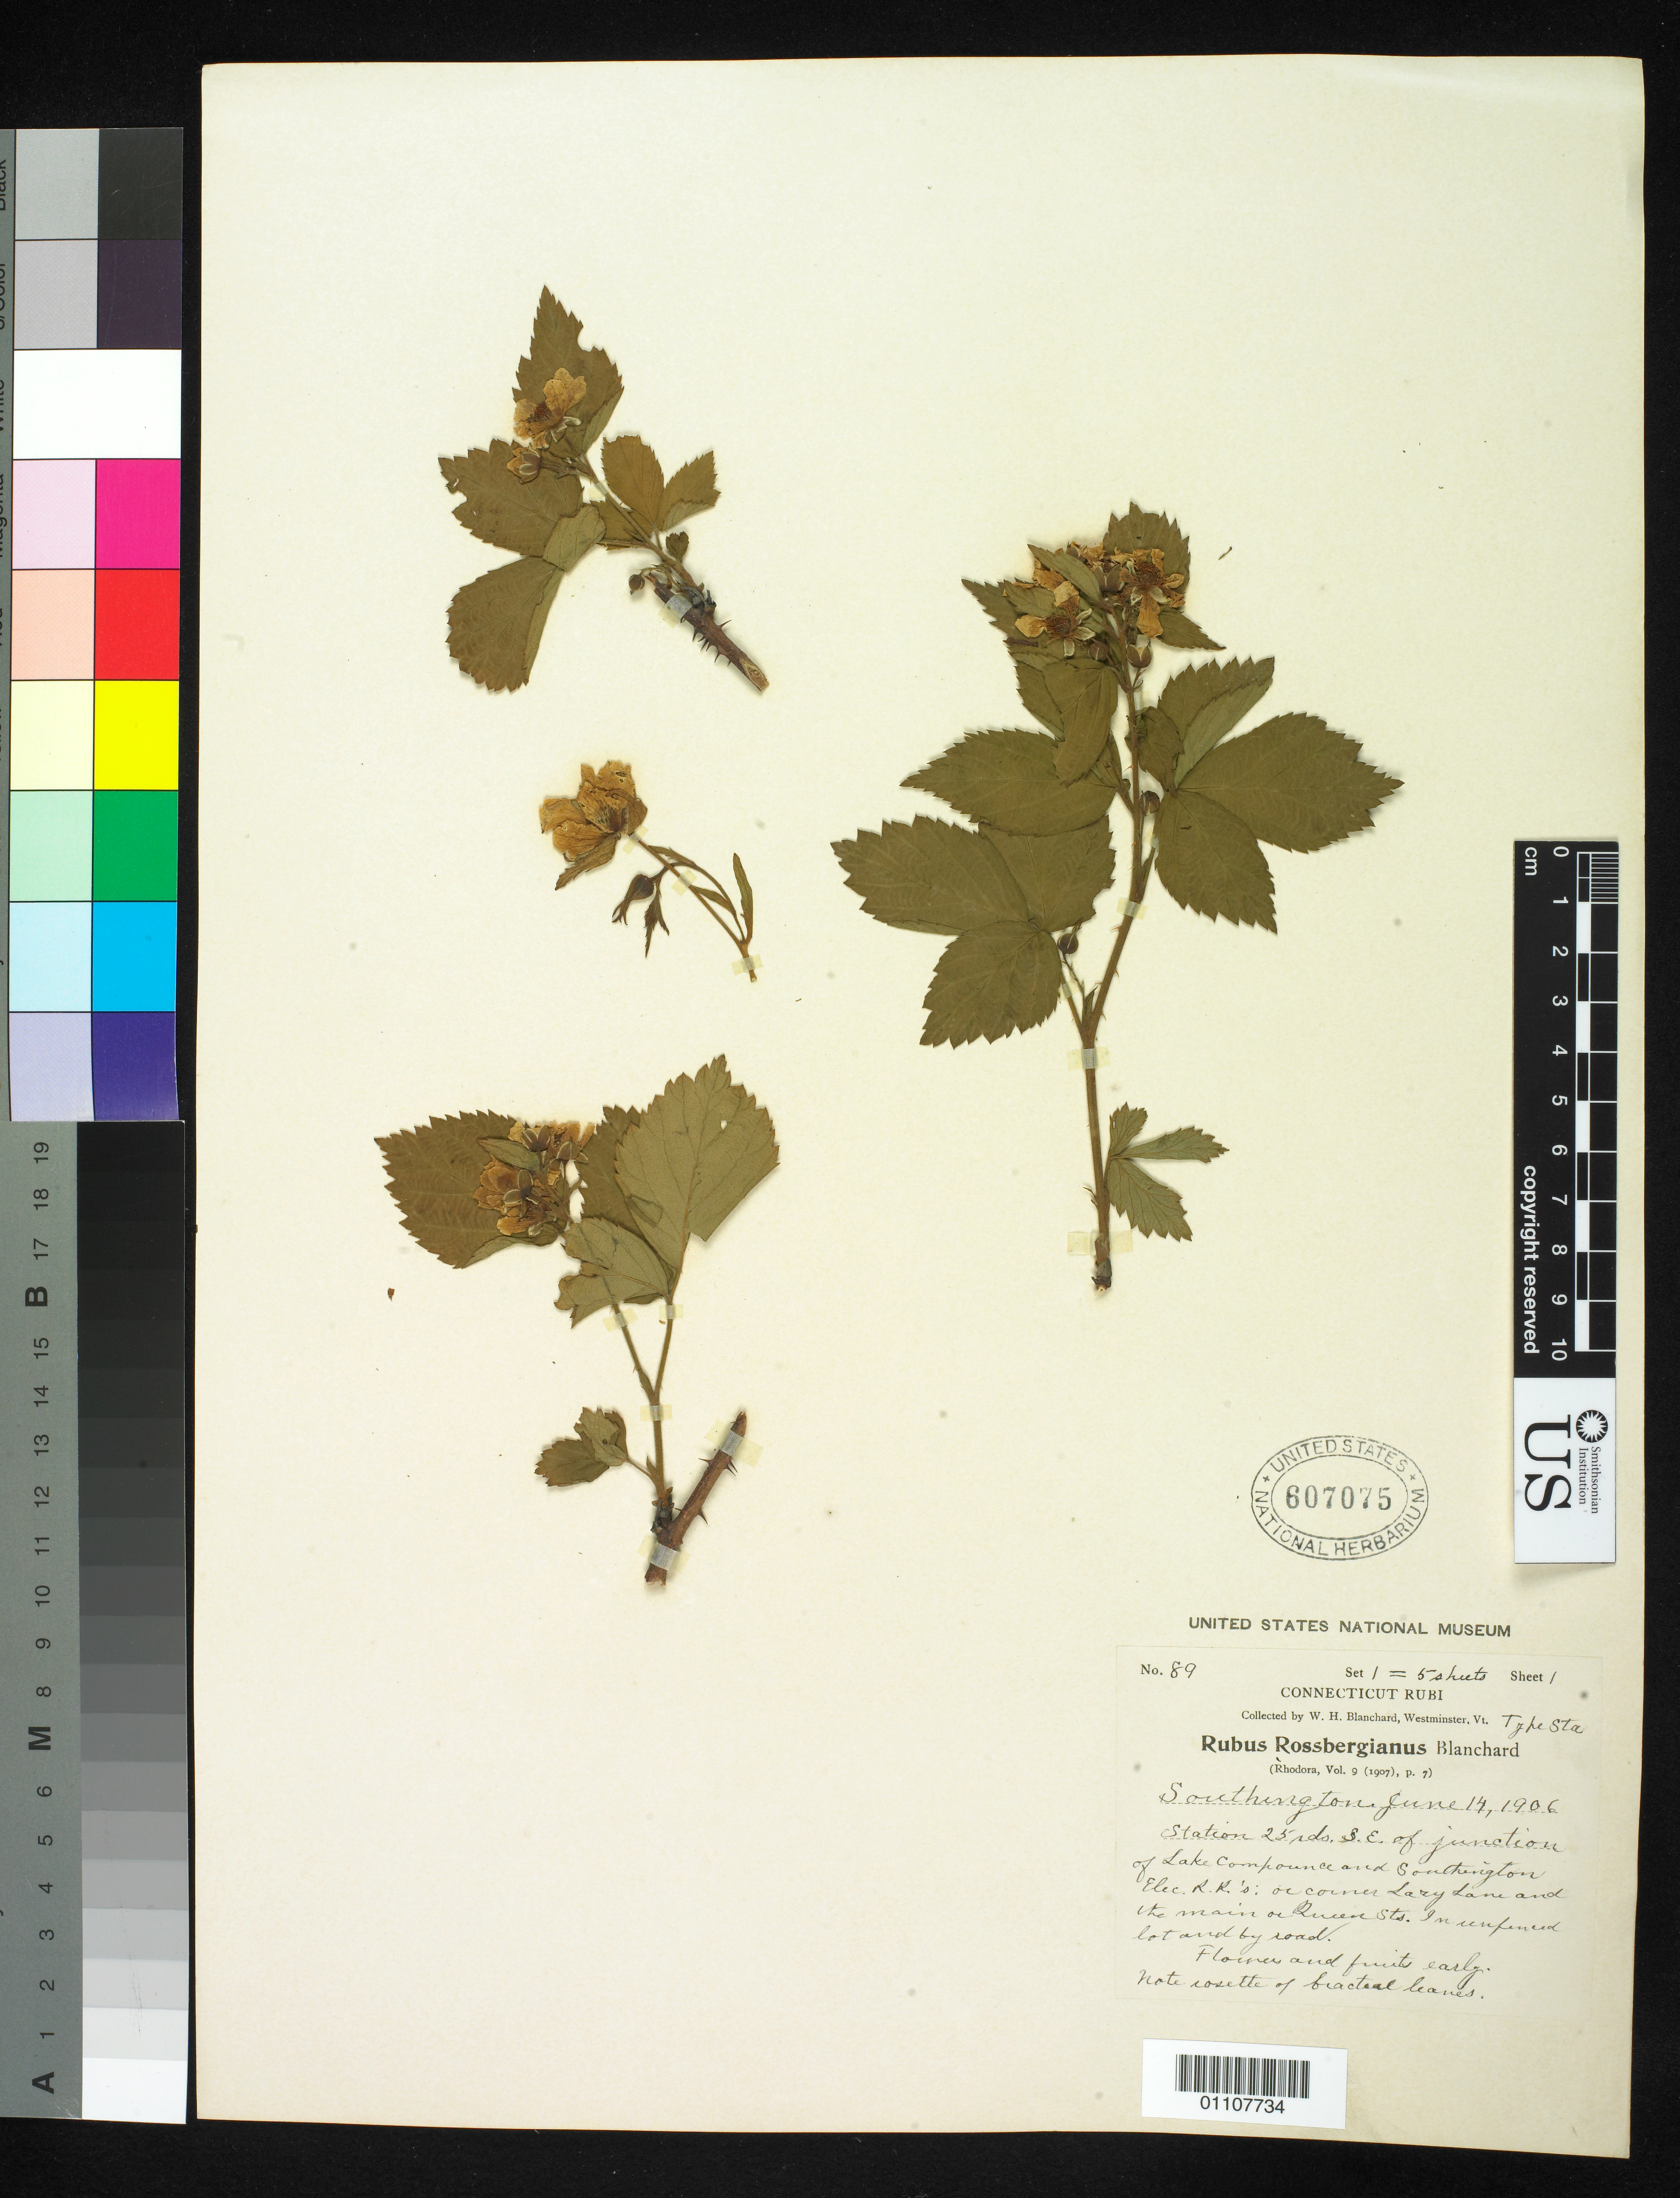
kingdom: Plantae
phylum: Tracheophyta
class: Magnoliopsida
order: Rosales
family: Rosaceae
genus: Rubus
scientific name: Rubus rossbergianus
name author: Blanch.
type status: Syntype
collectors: W. H. Blanchard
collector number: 89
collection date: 1906-06-14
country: United States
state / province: Connecticut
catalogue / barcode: US 607075